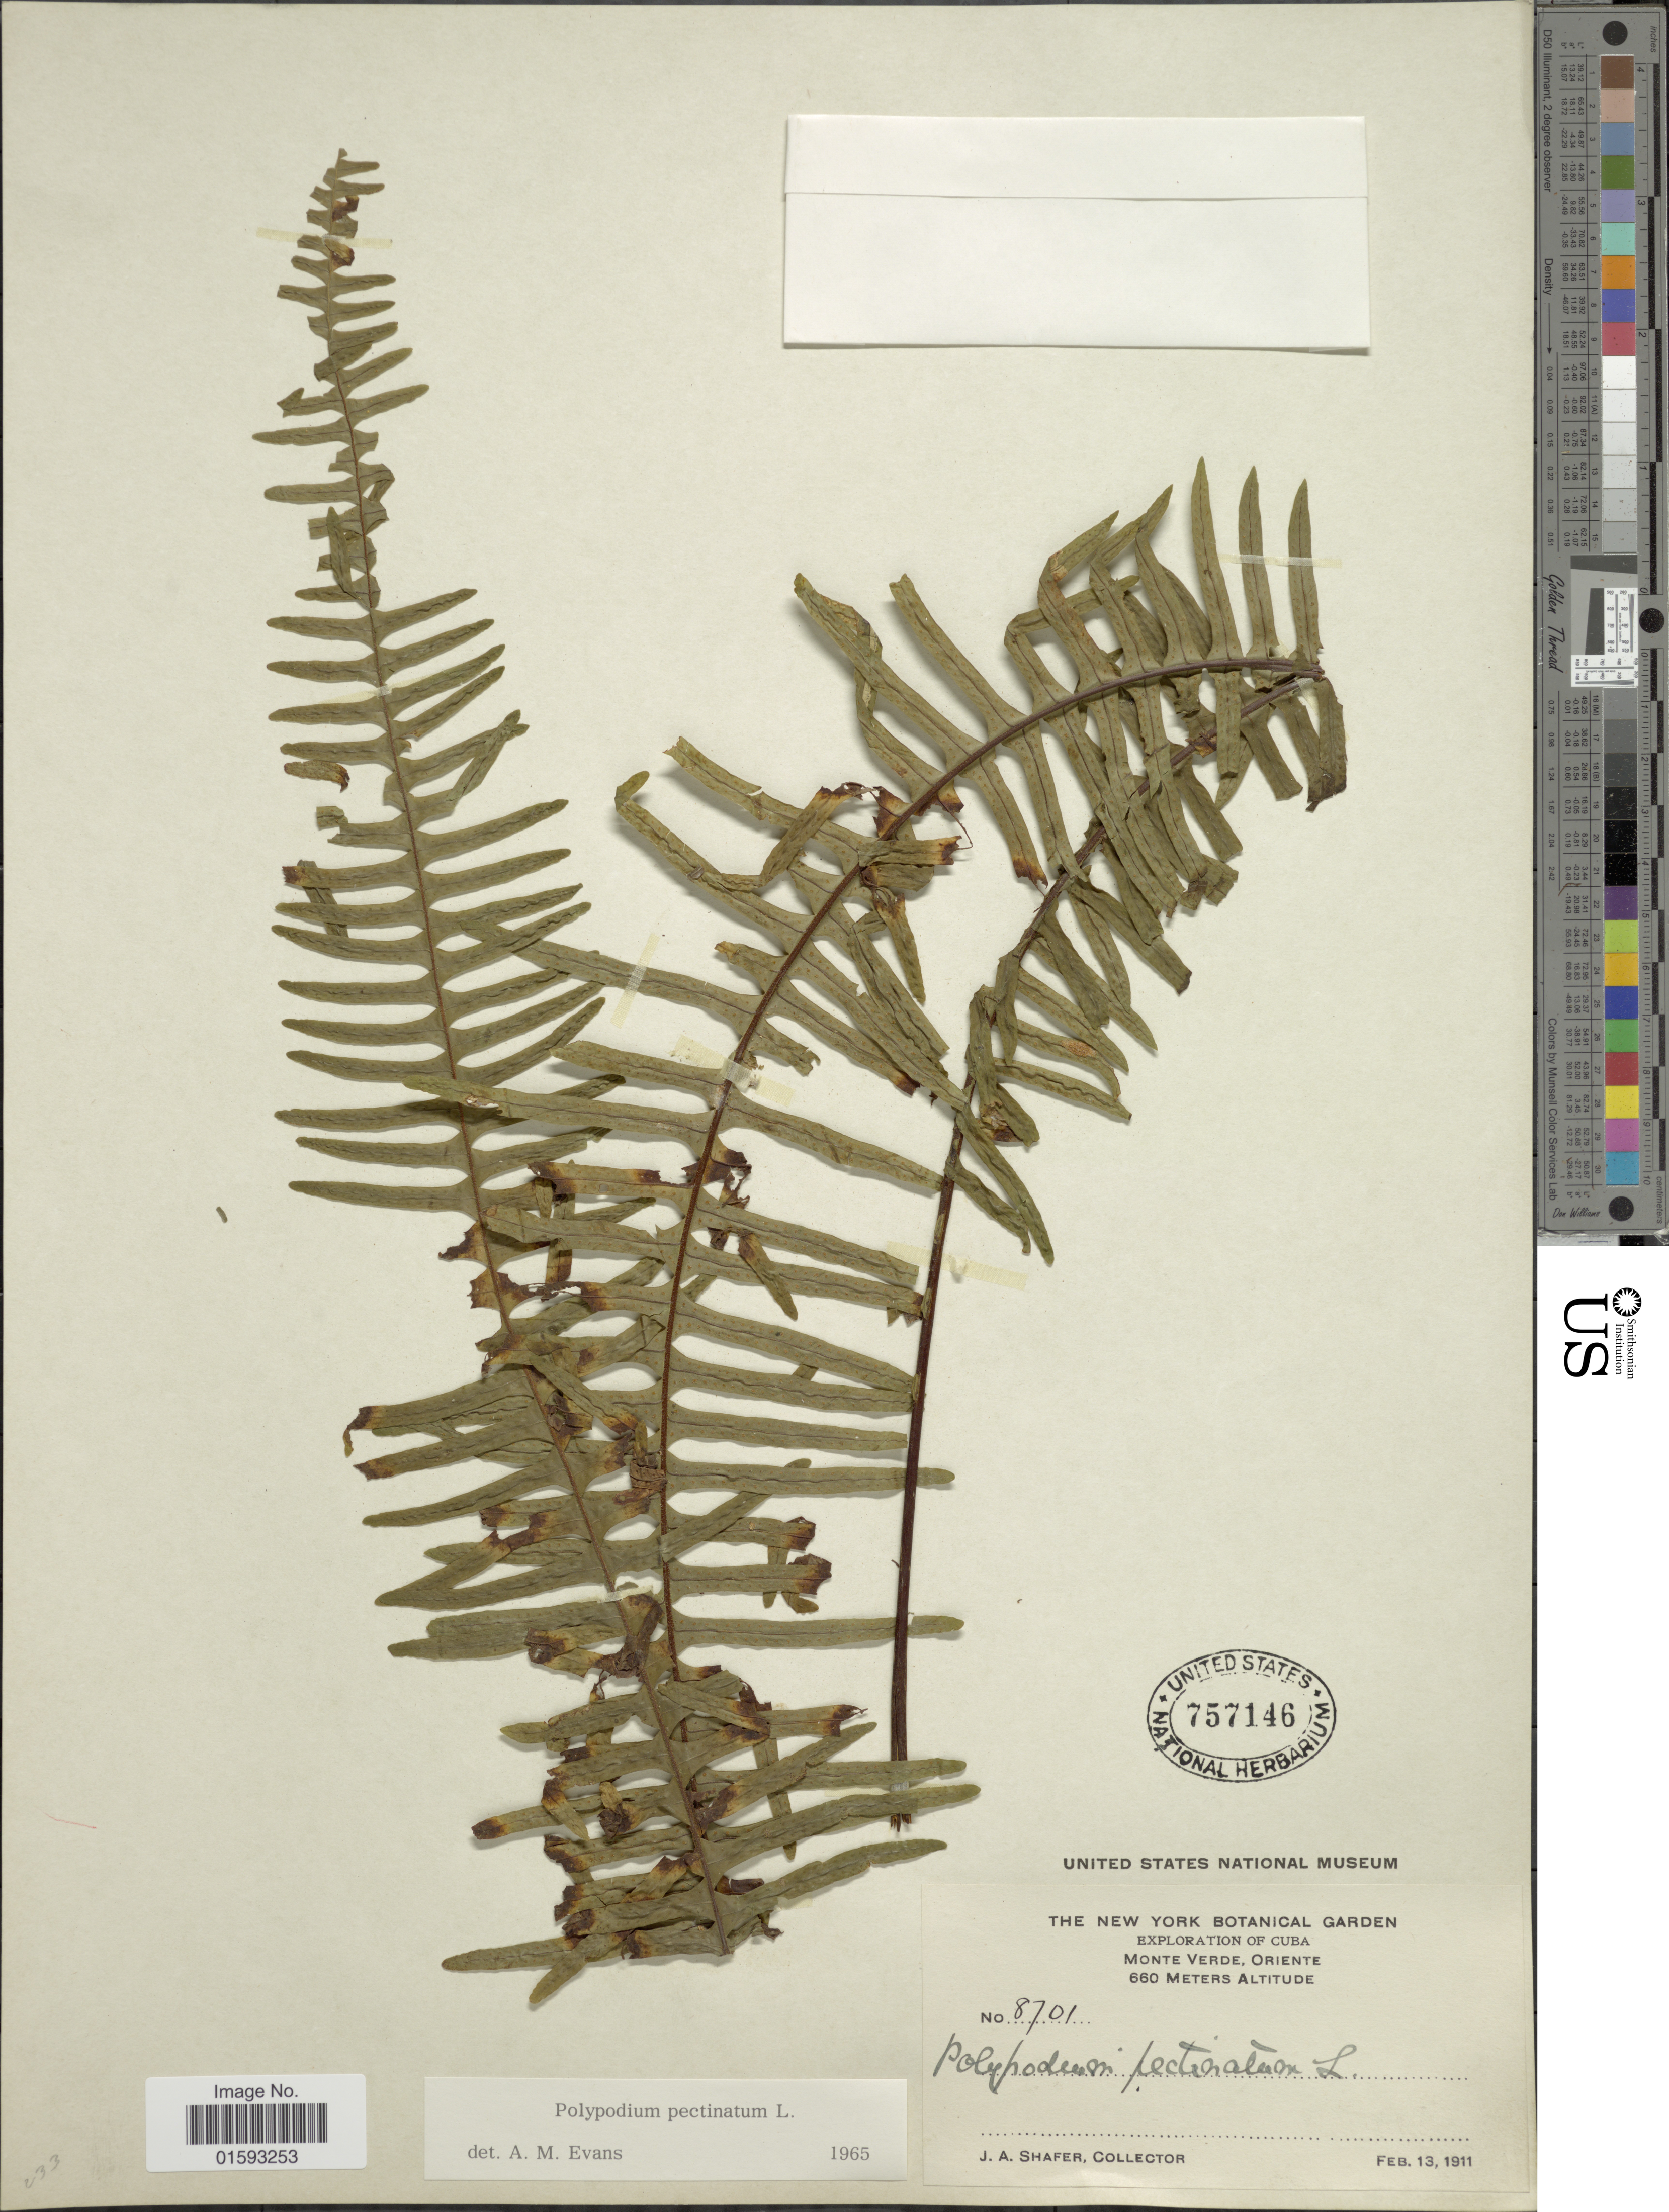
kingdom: Plantae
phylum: Tracheophyta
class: Polypodiopsida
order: Polypodiales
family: Polypodiaceae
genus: Pecluma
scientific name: Pecluma pectinata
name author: (L.) M.G. Price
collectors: J. A. Shafer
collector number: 8701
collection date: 1911-02-13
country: Cuba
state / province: Oriente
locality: Monte Verde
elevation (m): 660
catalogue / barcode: US 757146